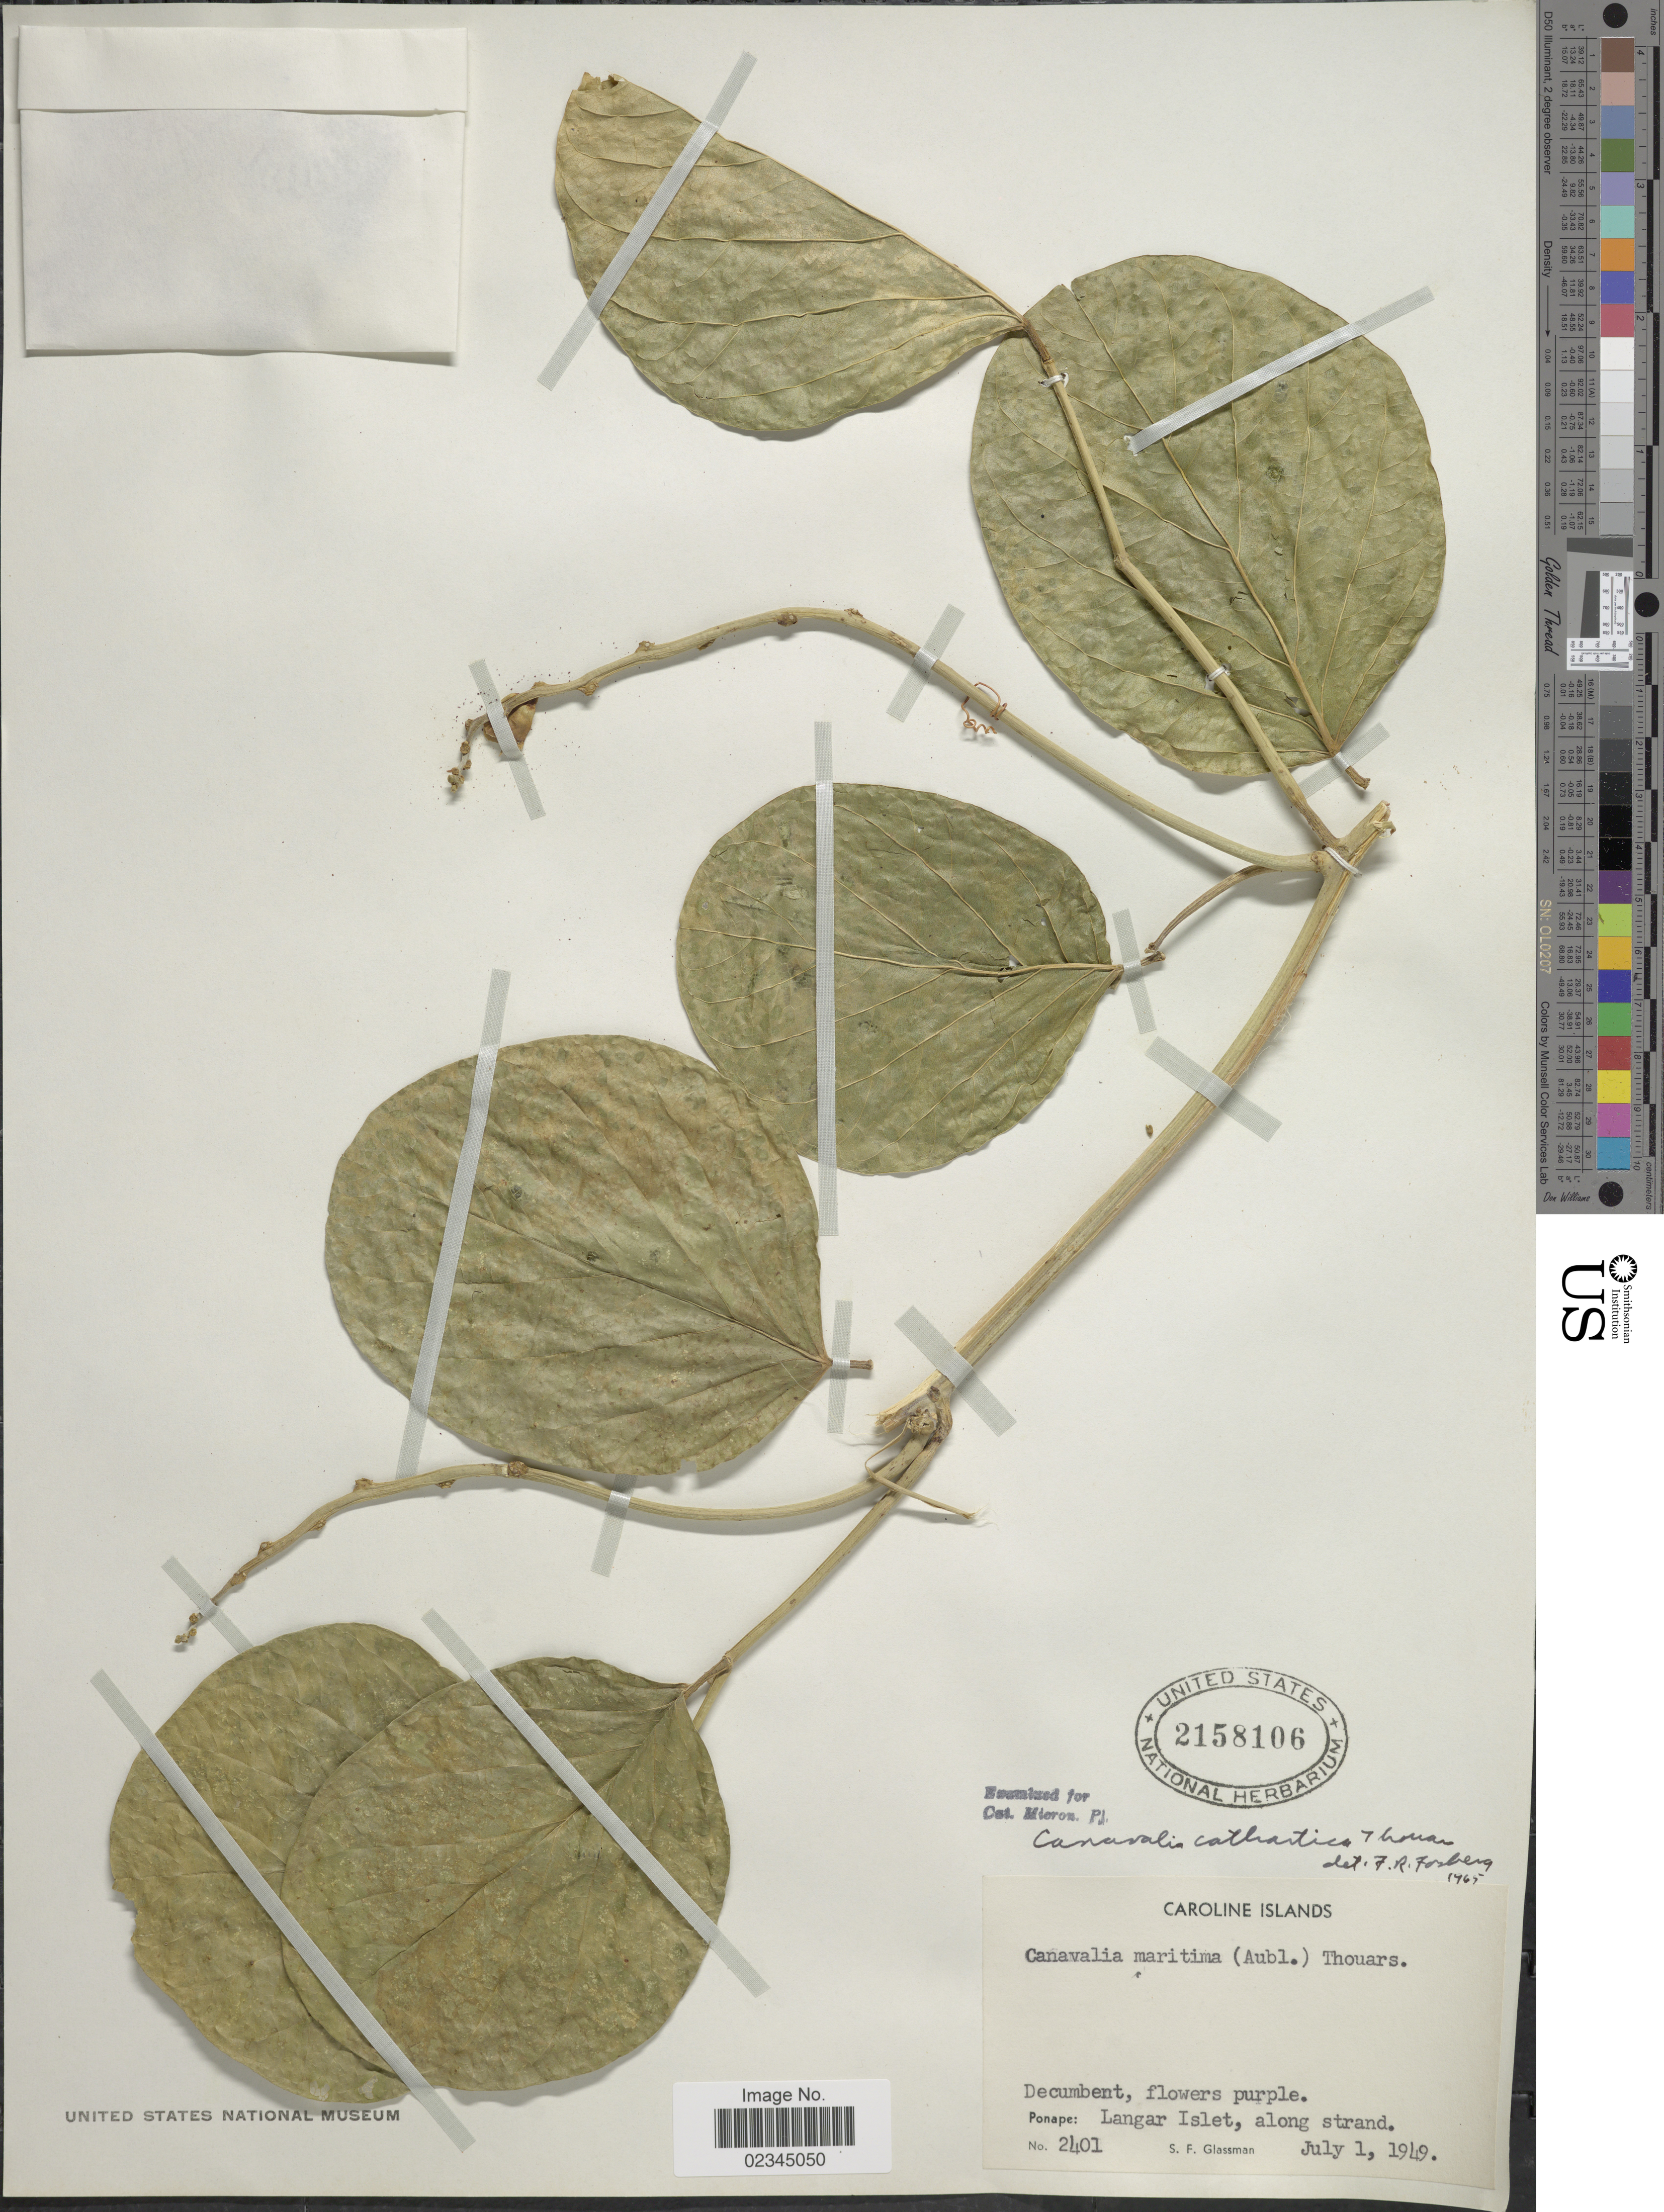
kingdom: Plantae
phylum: Tracheophyta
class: Magnoliopsida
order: Fabales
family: Fabaceae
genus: Canavalia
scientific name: Canavalia cathartica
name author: Thouars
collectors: S. F. Glassman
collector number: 2401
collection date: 1949-07-01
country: Micronesia, Federated States of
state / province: Pohnpei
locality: Ponape: Langar Islet, along strand.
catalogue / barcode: US 2158106